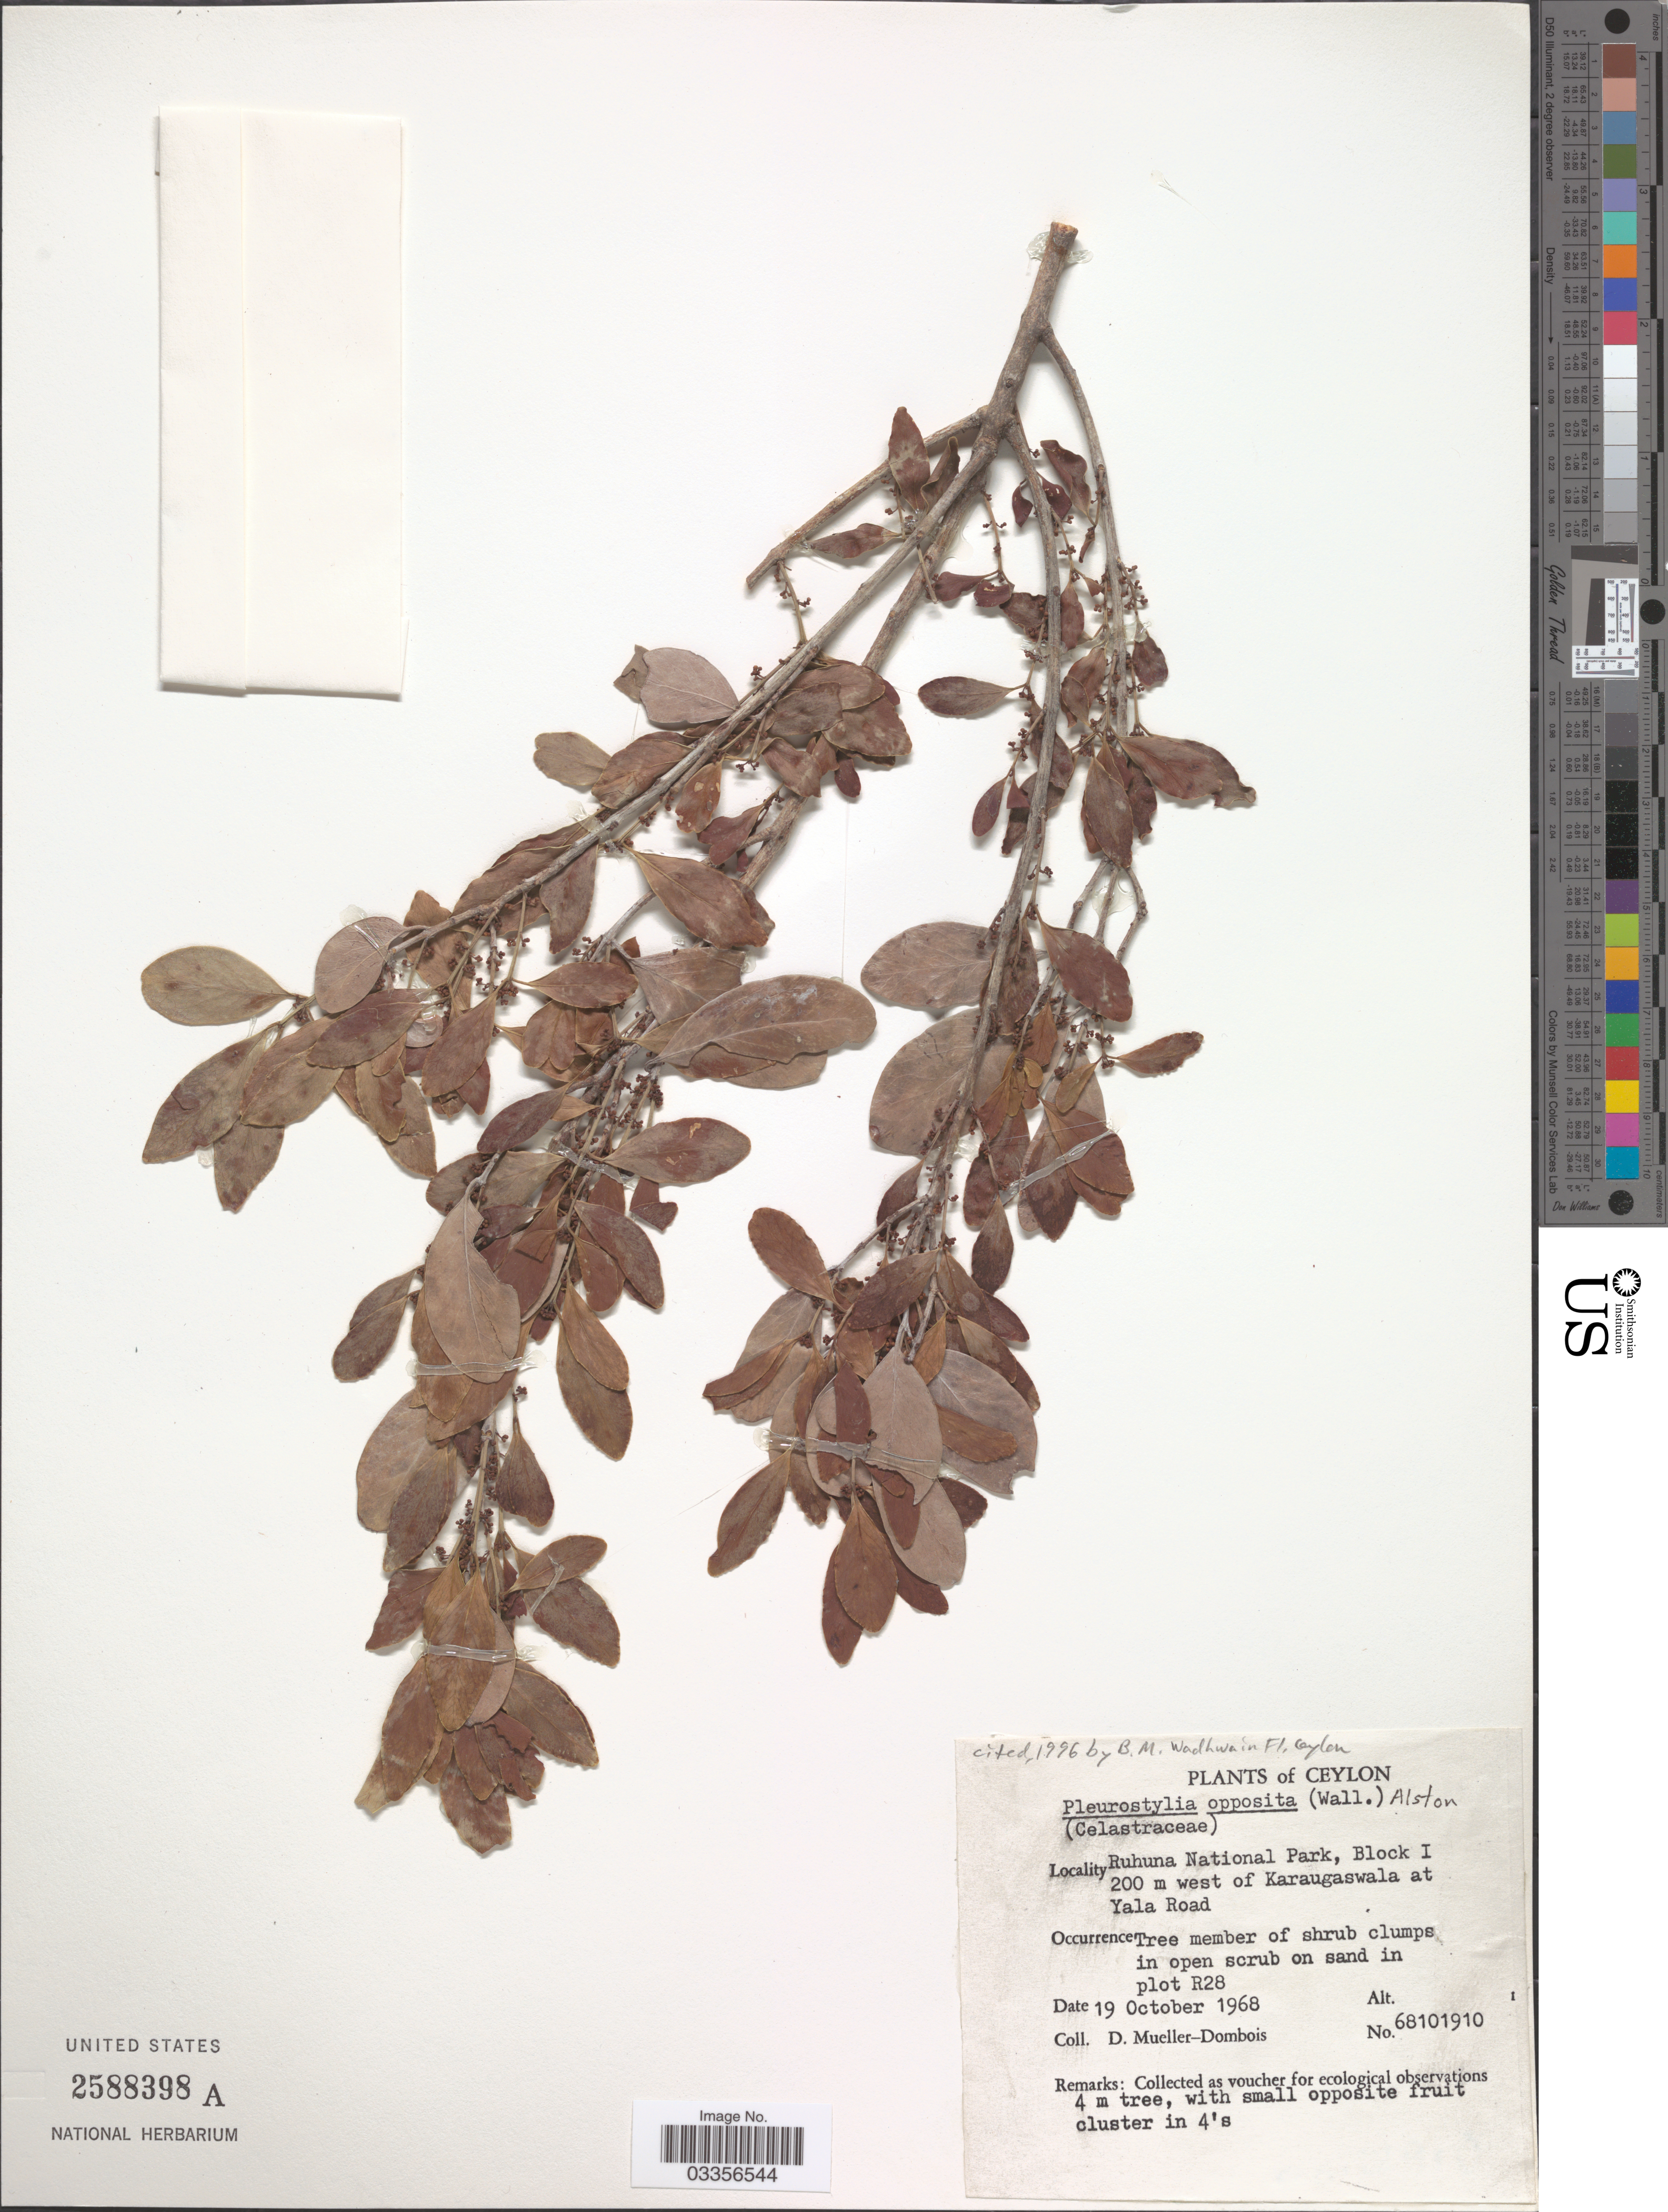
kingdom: Plantae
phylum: Tracheophyta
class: Magnoliopsida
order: Celastrales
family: Celastraceae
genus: Pleurostylia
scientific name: Pleurostylia opposita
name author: (Wall.) Alston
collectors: D. Mueller-Dombois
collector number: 68101910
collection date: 1968-10-19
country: Sri Lanka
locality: Ceylon, Ruhuna National Park, Block I 200 m west of Kraugaswala at Yala Road, in plot R28.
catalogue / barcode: US 2588398A